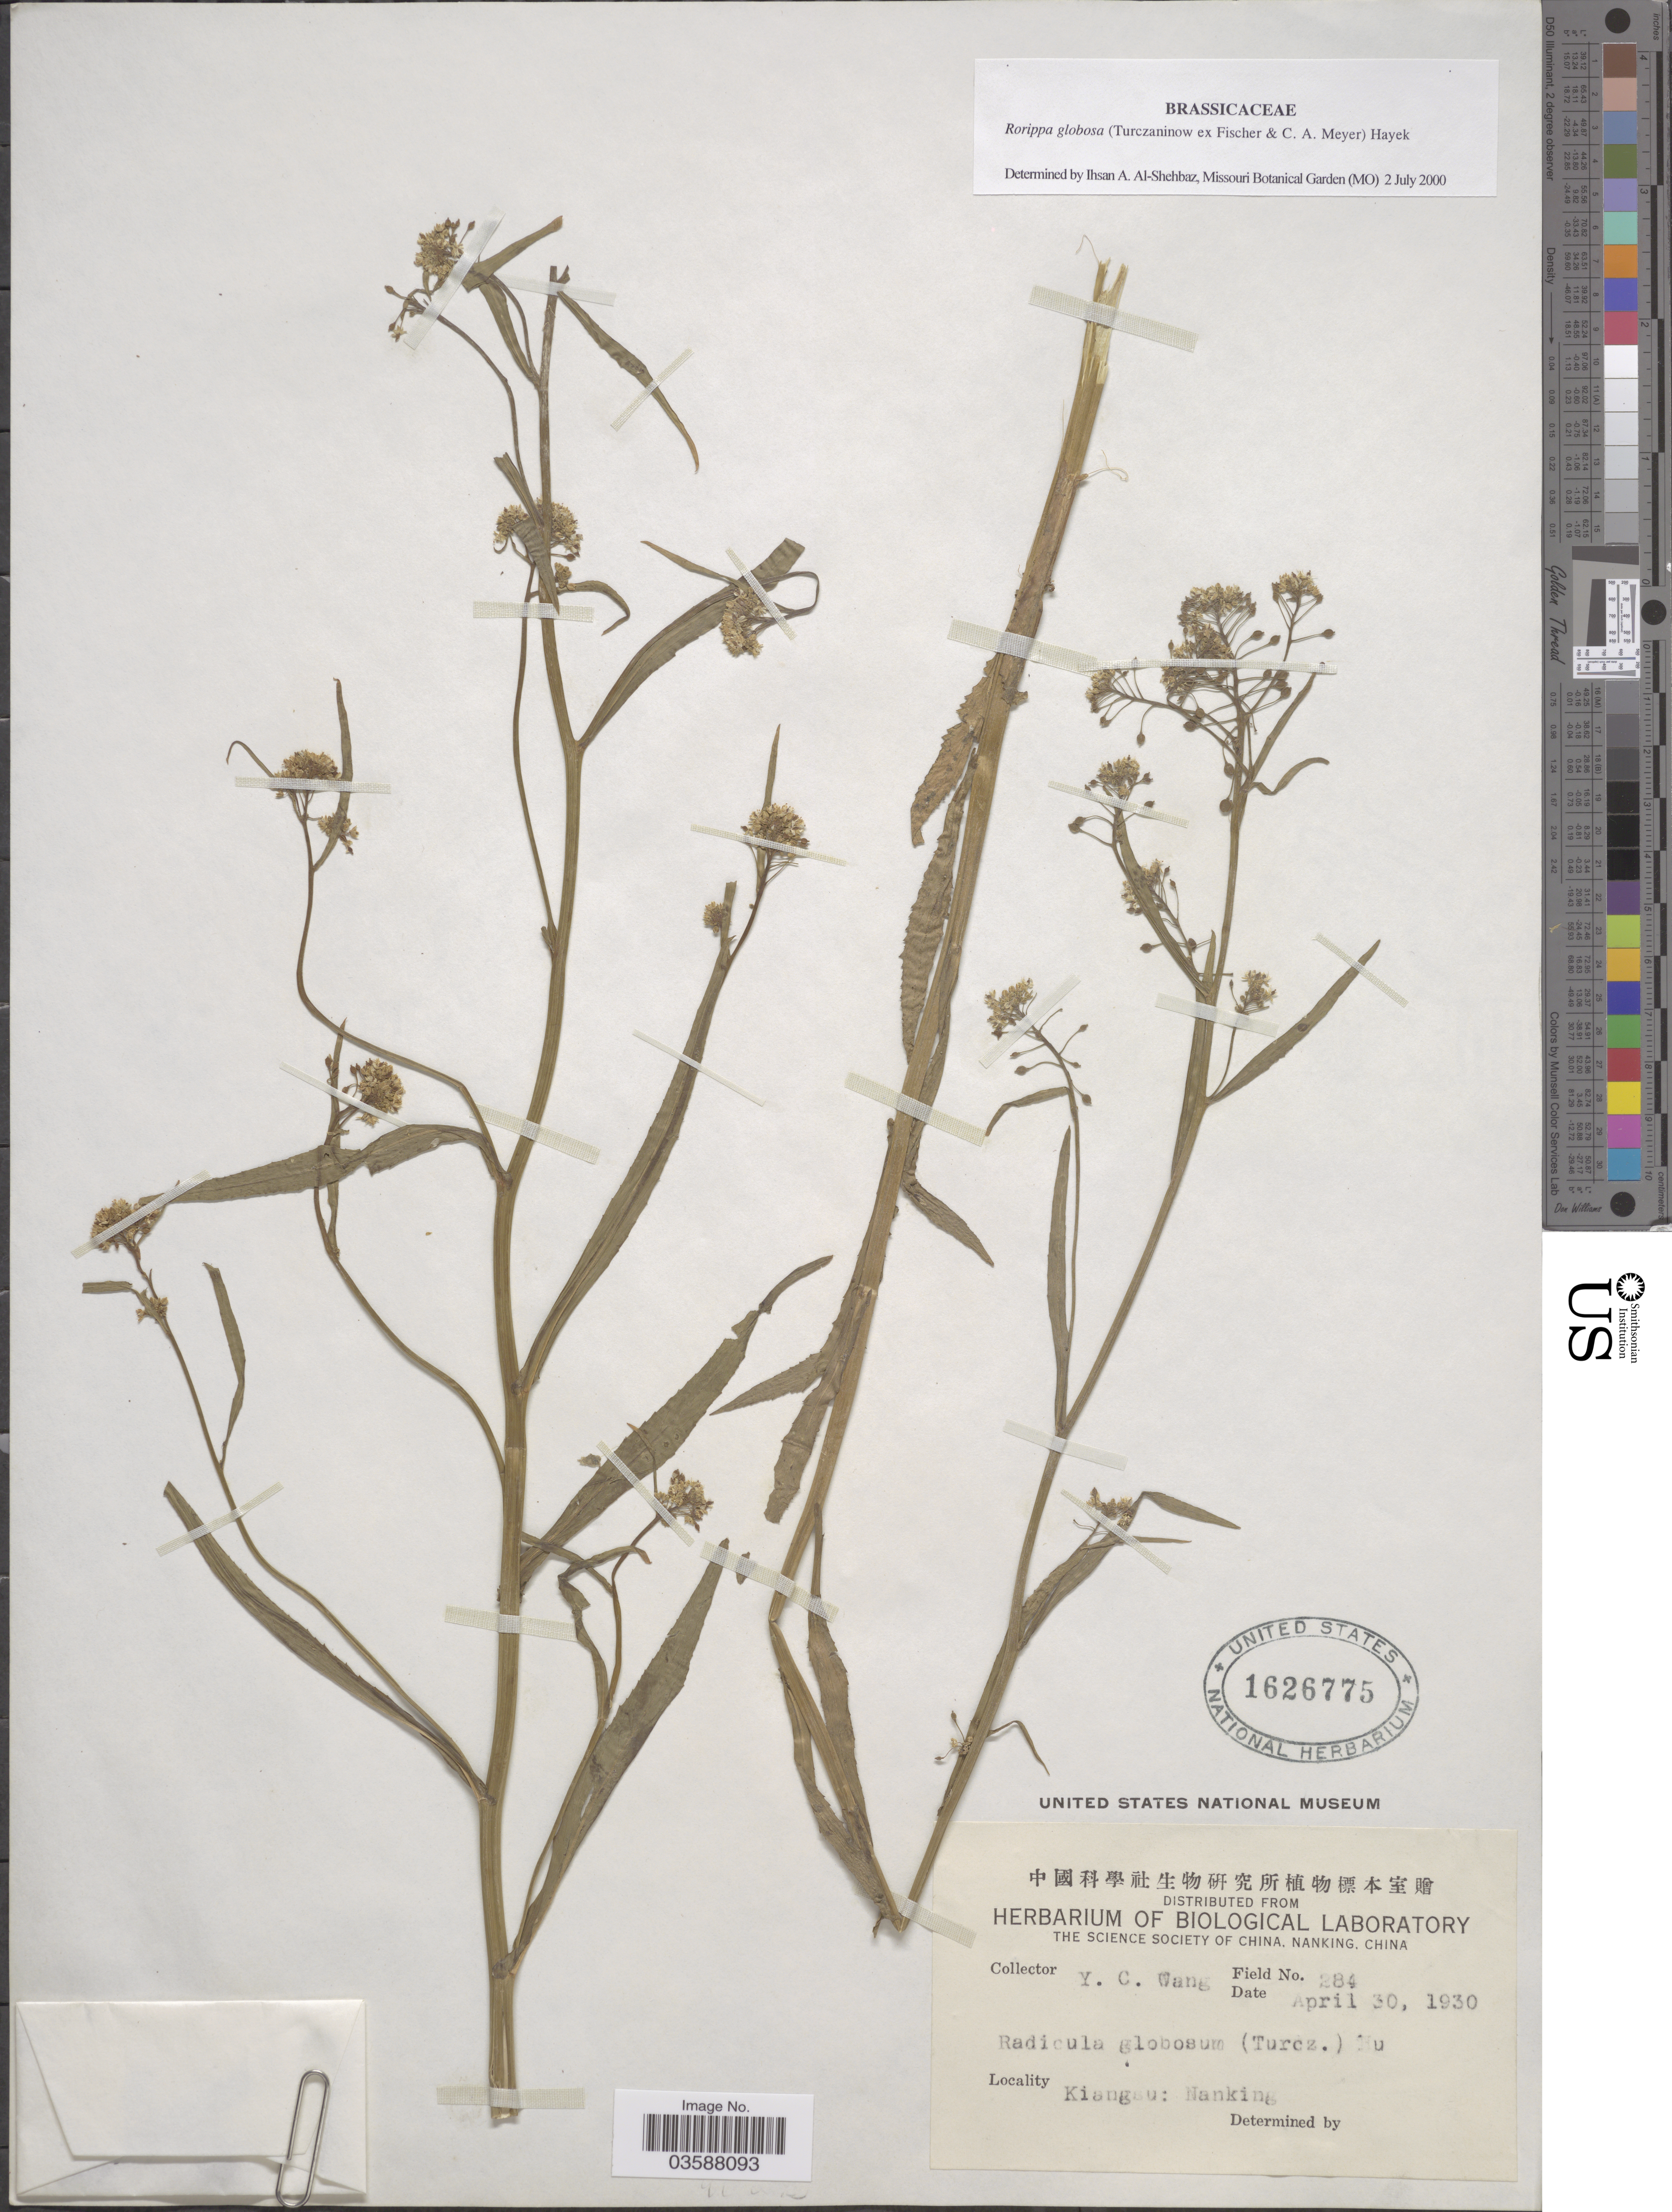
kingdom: Plantae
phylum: Tracheophyta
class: Magnoliopsida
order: Brassicales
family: Brassicaceae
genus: Rorippa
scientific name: Rorippa globosa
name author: (Turcz. ex Fisch. & C.A. Mey.) Mayek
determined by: Al-Shehbaz, I. A., (MO), Missouri Botanical Garden (UNITED STATES)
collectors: Y. C. Wang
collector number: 284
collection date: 1930-04-30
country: China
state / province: Jiangsu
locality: Kiangsu: Nanking.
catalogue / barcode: US 1626775